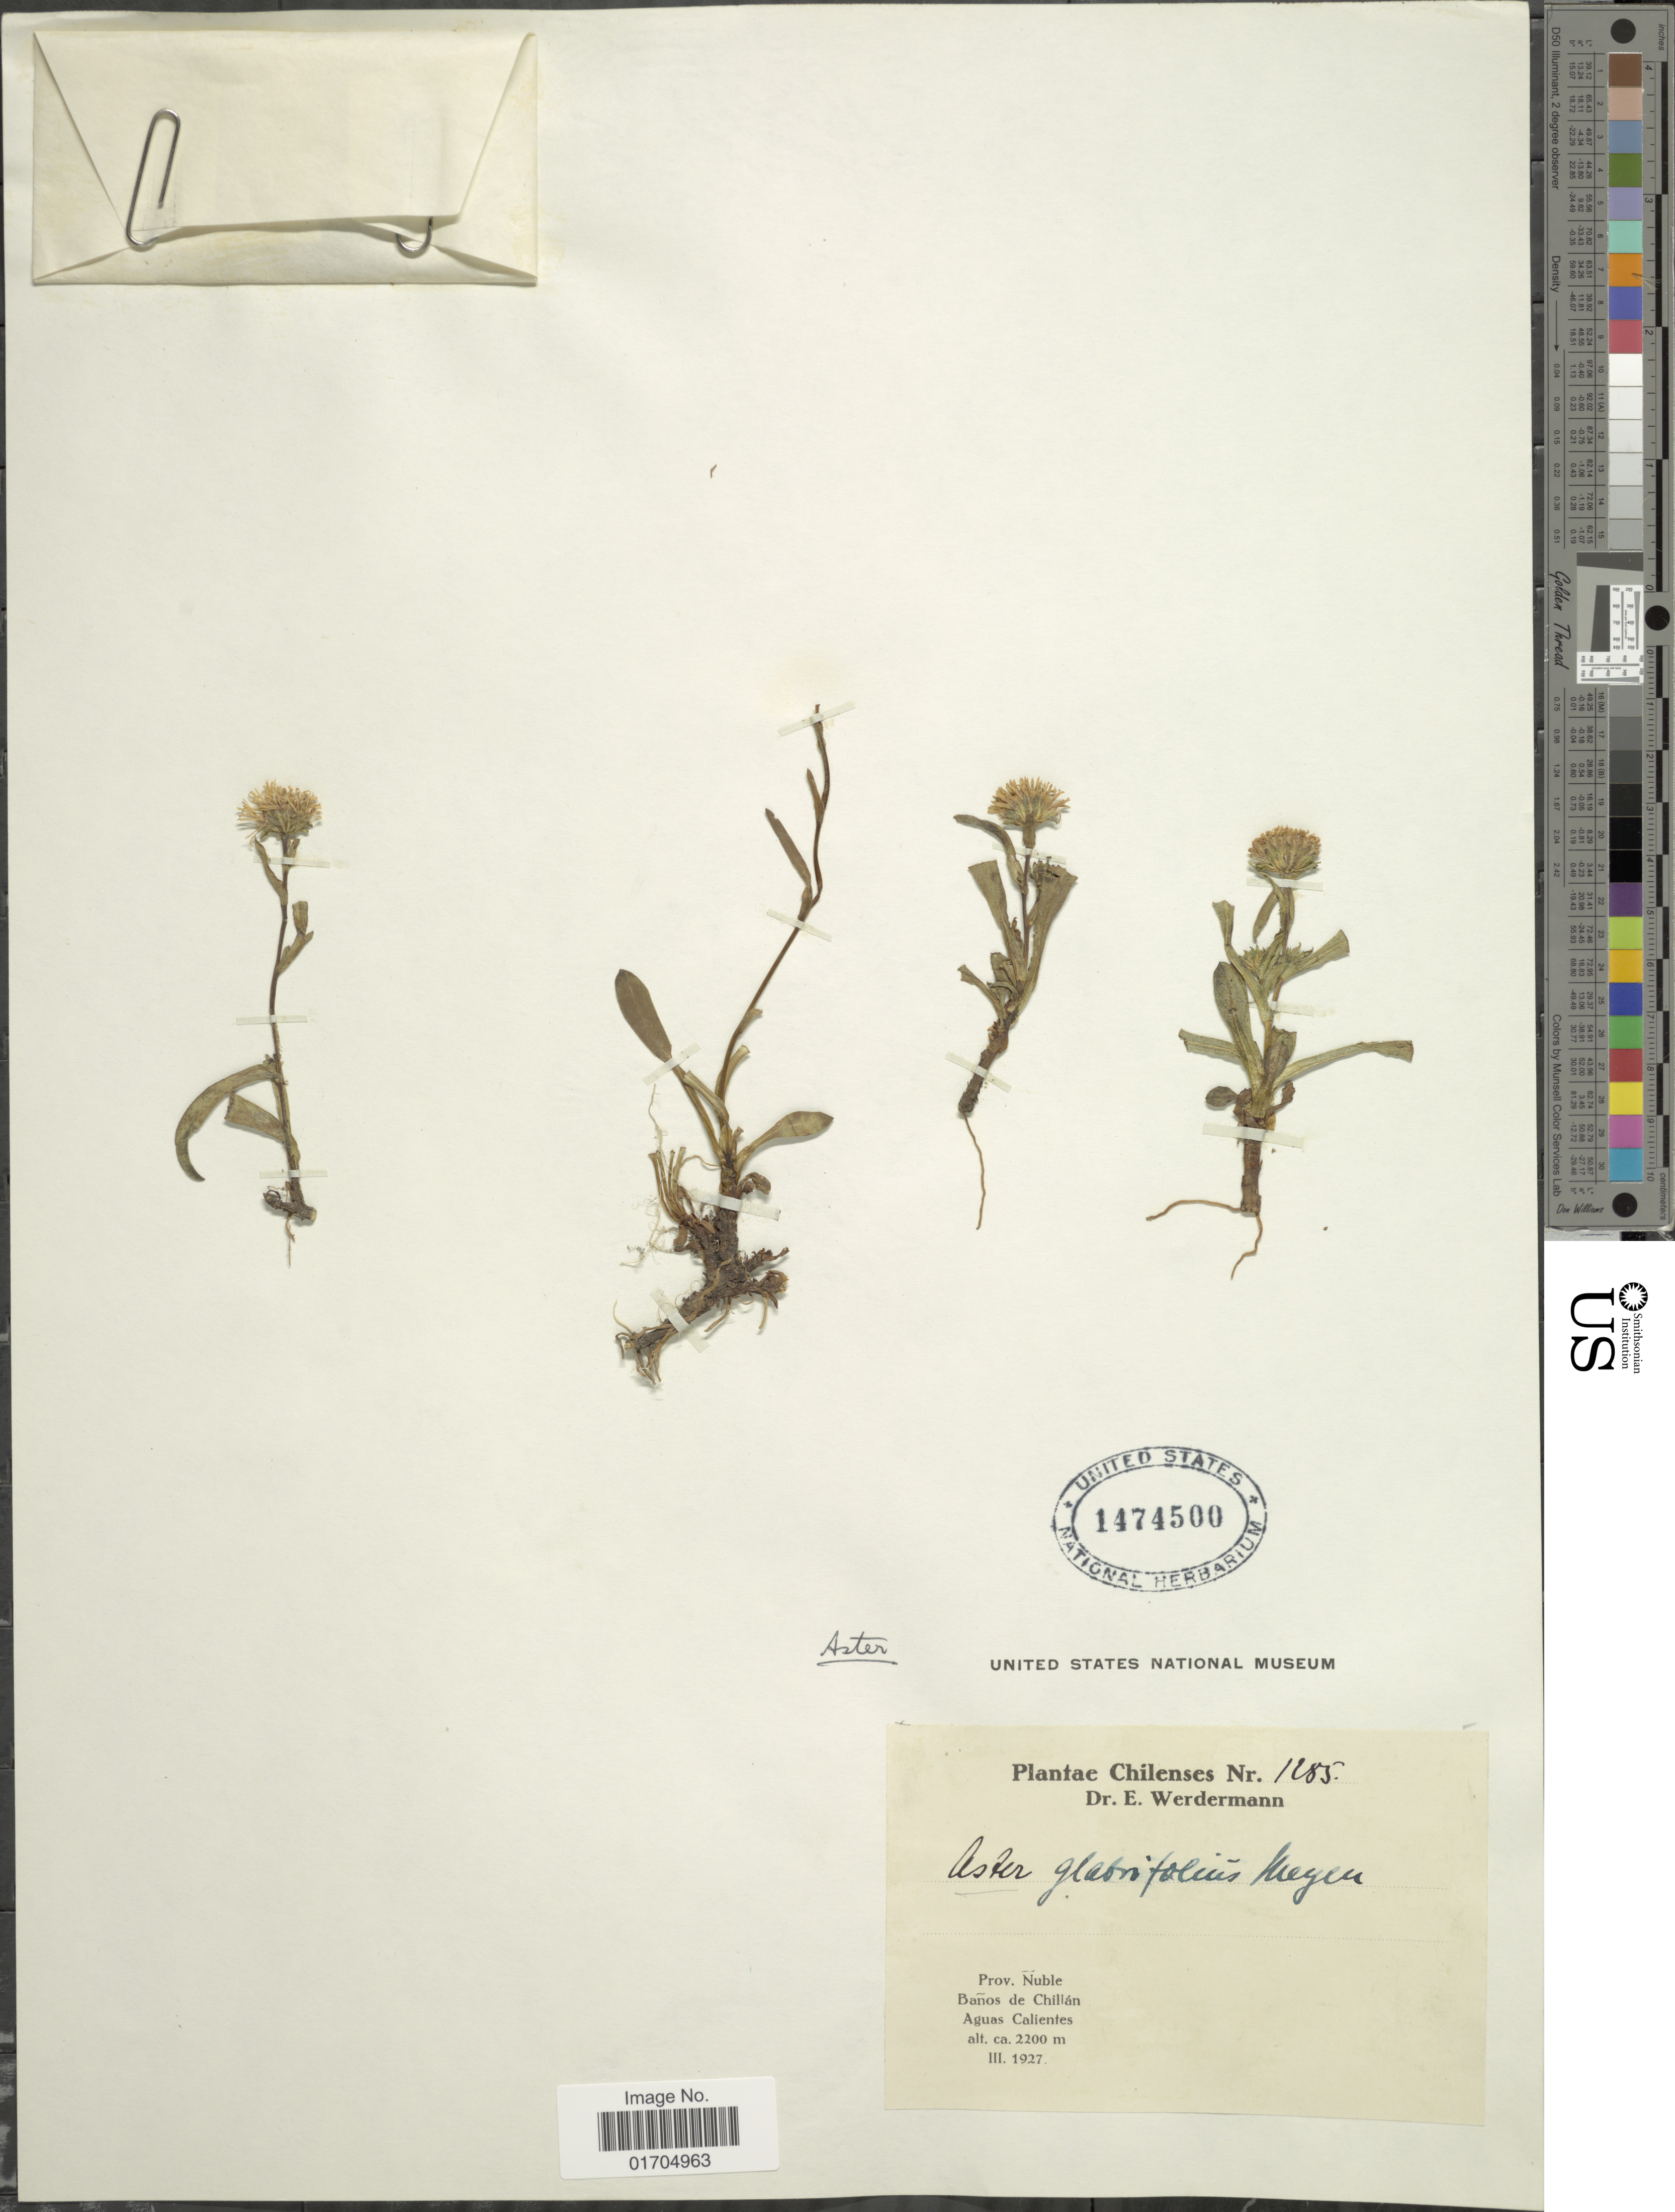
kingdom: Plantae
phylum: Tracheophyta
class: Magnoliopsida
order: Asterales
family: Asteraceae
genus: Symphyotrichum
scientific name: Symphyotrichum glabrifolium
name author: (DC.) G.L. Nesom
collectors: E. Werdermann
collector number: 1285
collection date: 1927-03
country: Chile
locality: Prov. Nuble, Baños de Chillán, Aguas Calientes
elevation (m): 2200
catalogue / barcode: US 1474500